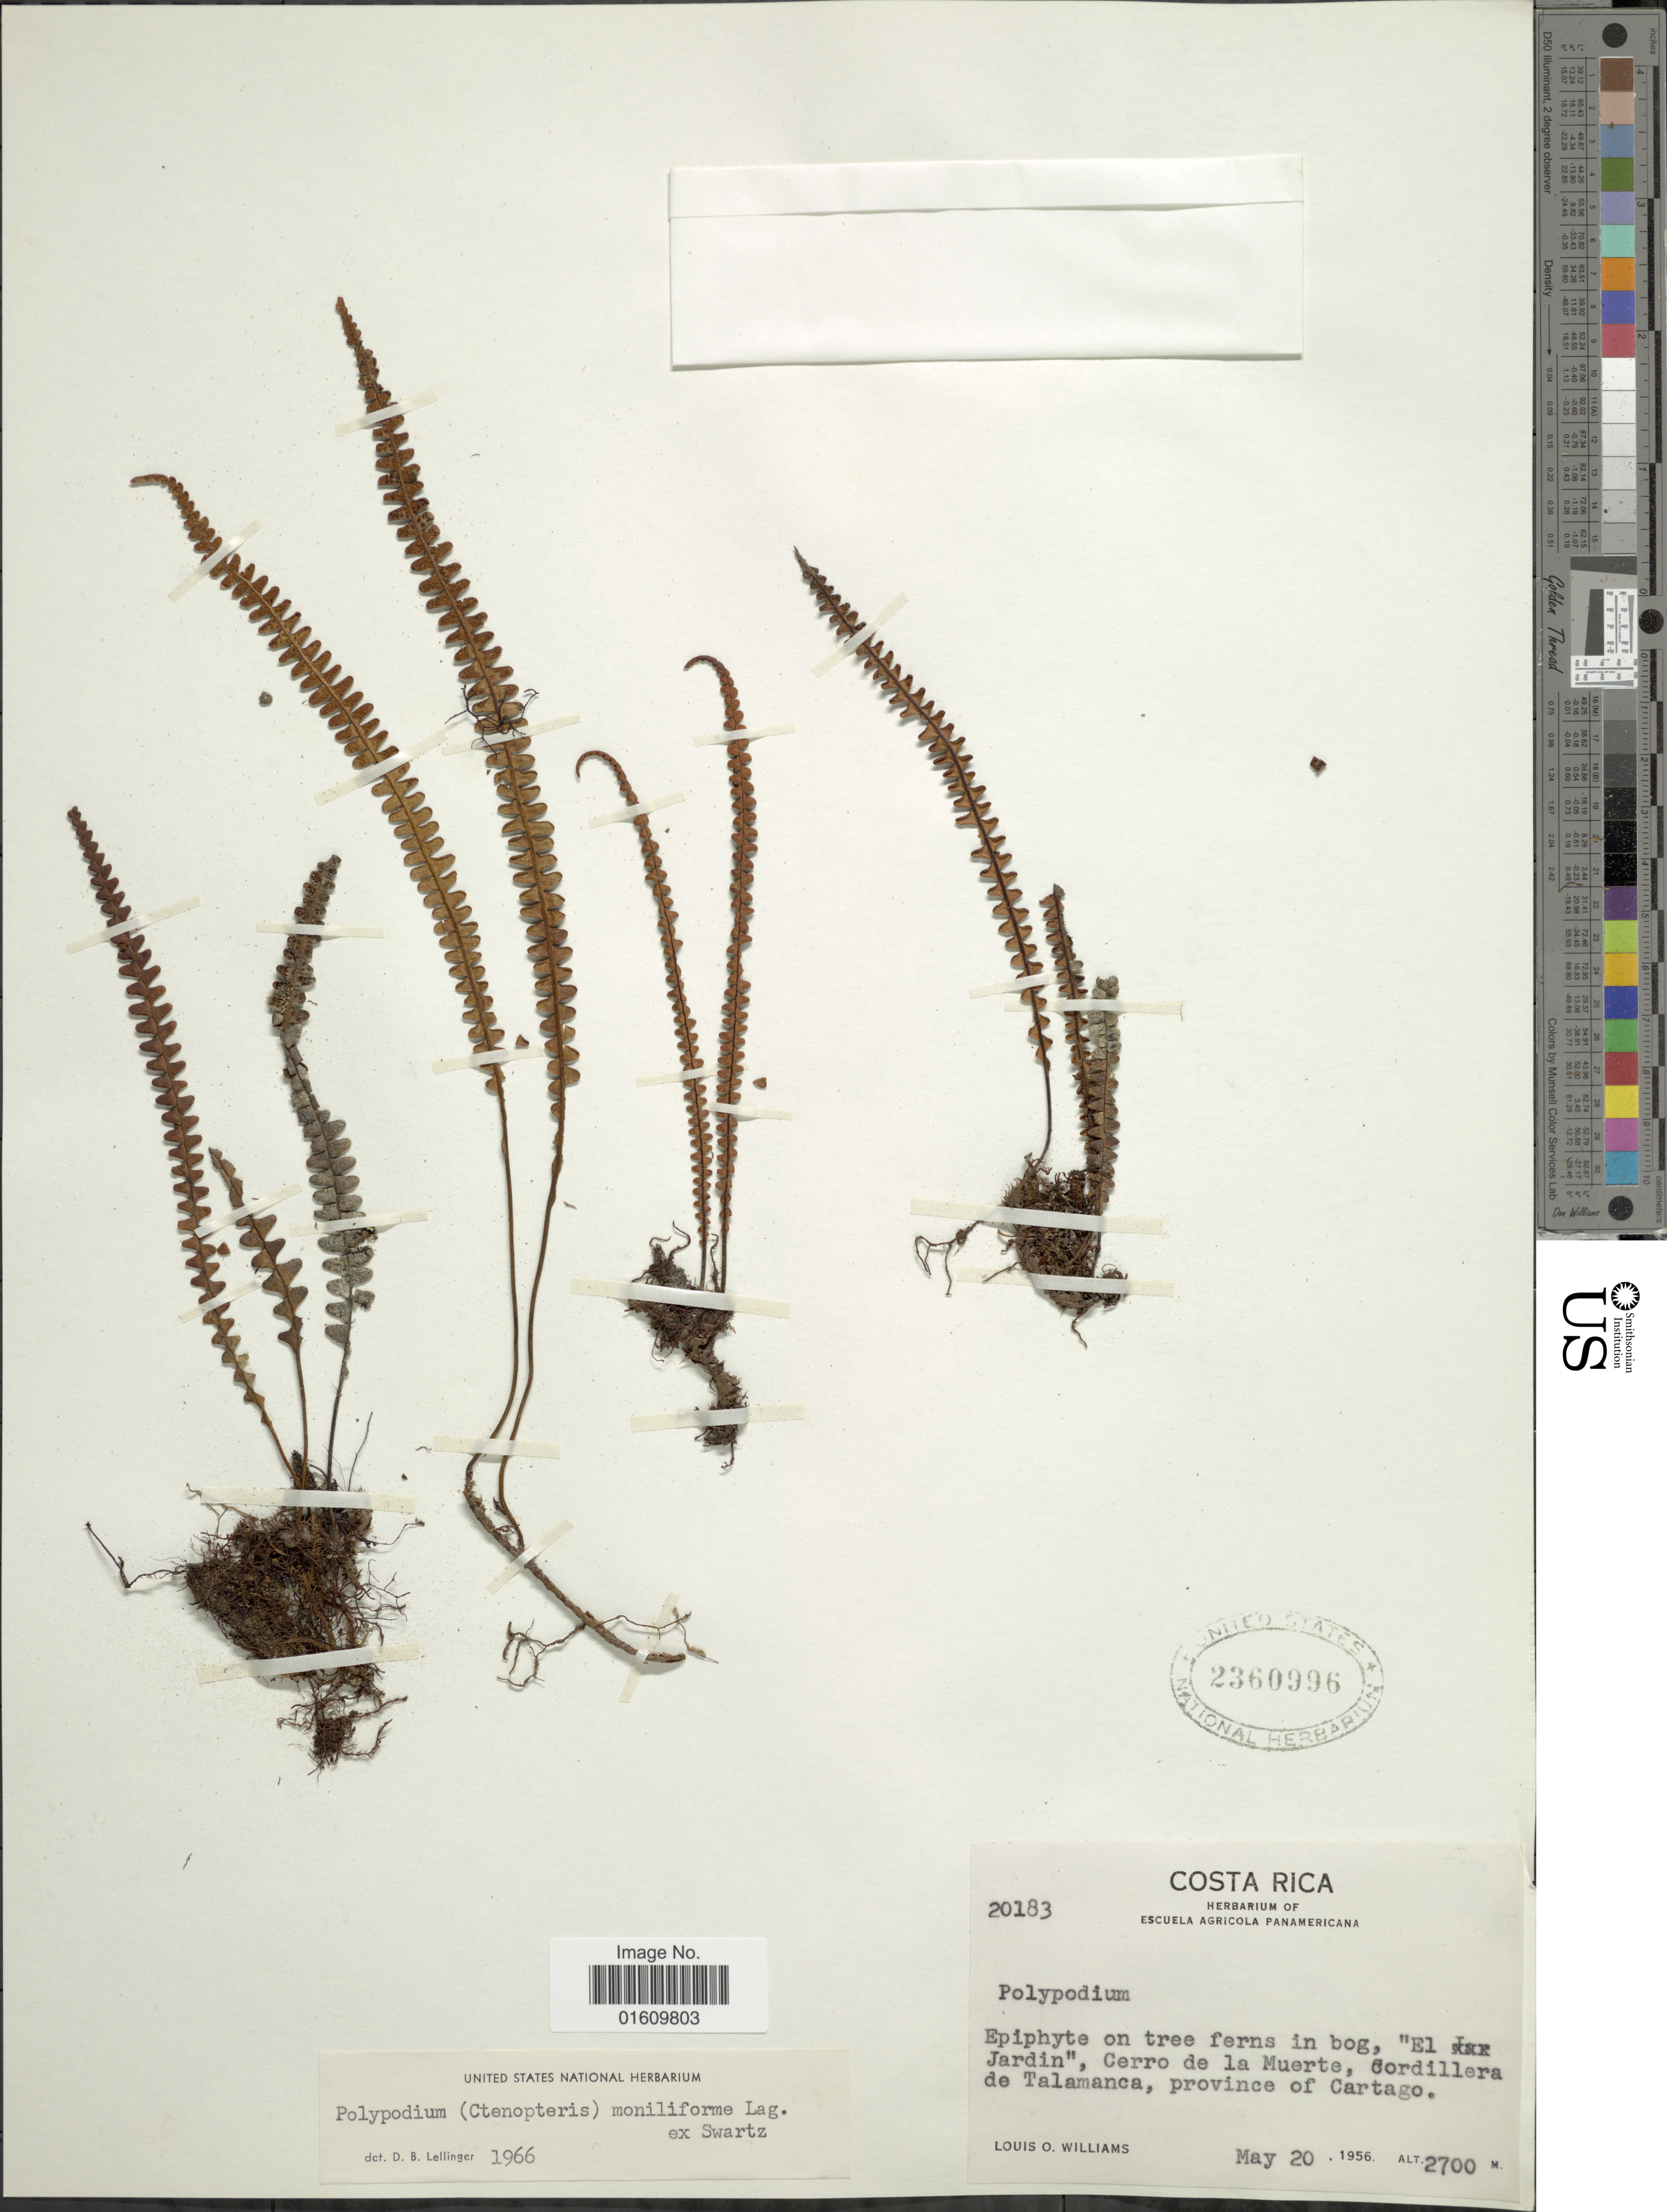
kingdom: Plantae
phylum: Tracheophyta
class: Polypodiopsida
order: Polypodiales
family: Polypodiaceae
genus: Melpomene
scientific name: Melpomene moniliformis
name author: (Lag. ex Sw.) A.R. Sm. & R.C. Moran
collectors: L. O. Williams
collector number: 20183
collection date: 1956-05-20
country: Costa Rica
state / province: Cartago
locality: Epiphyte on tree ferns in bog, "El Jardin", Cerro de la Muerte, Cordillera de Talamanca, province of Cartago.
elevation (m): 2700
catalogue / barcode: US 2360996